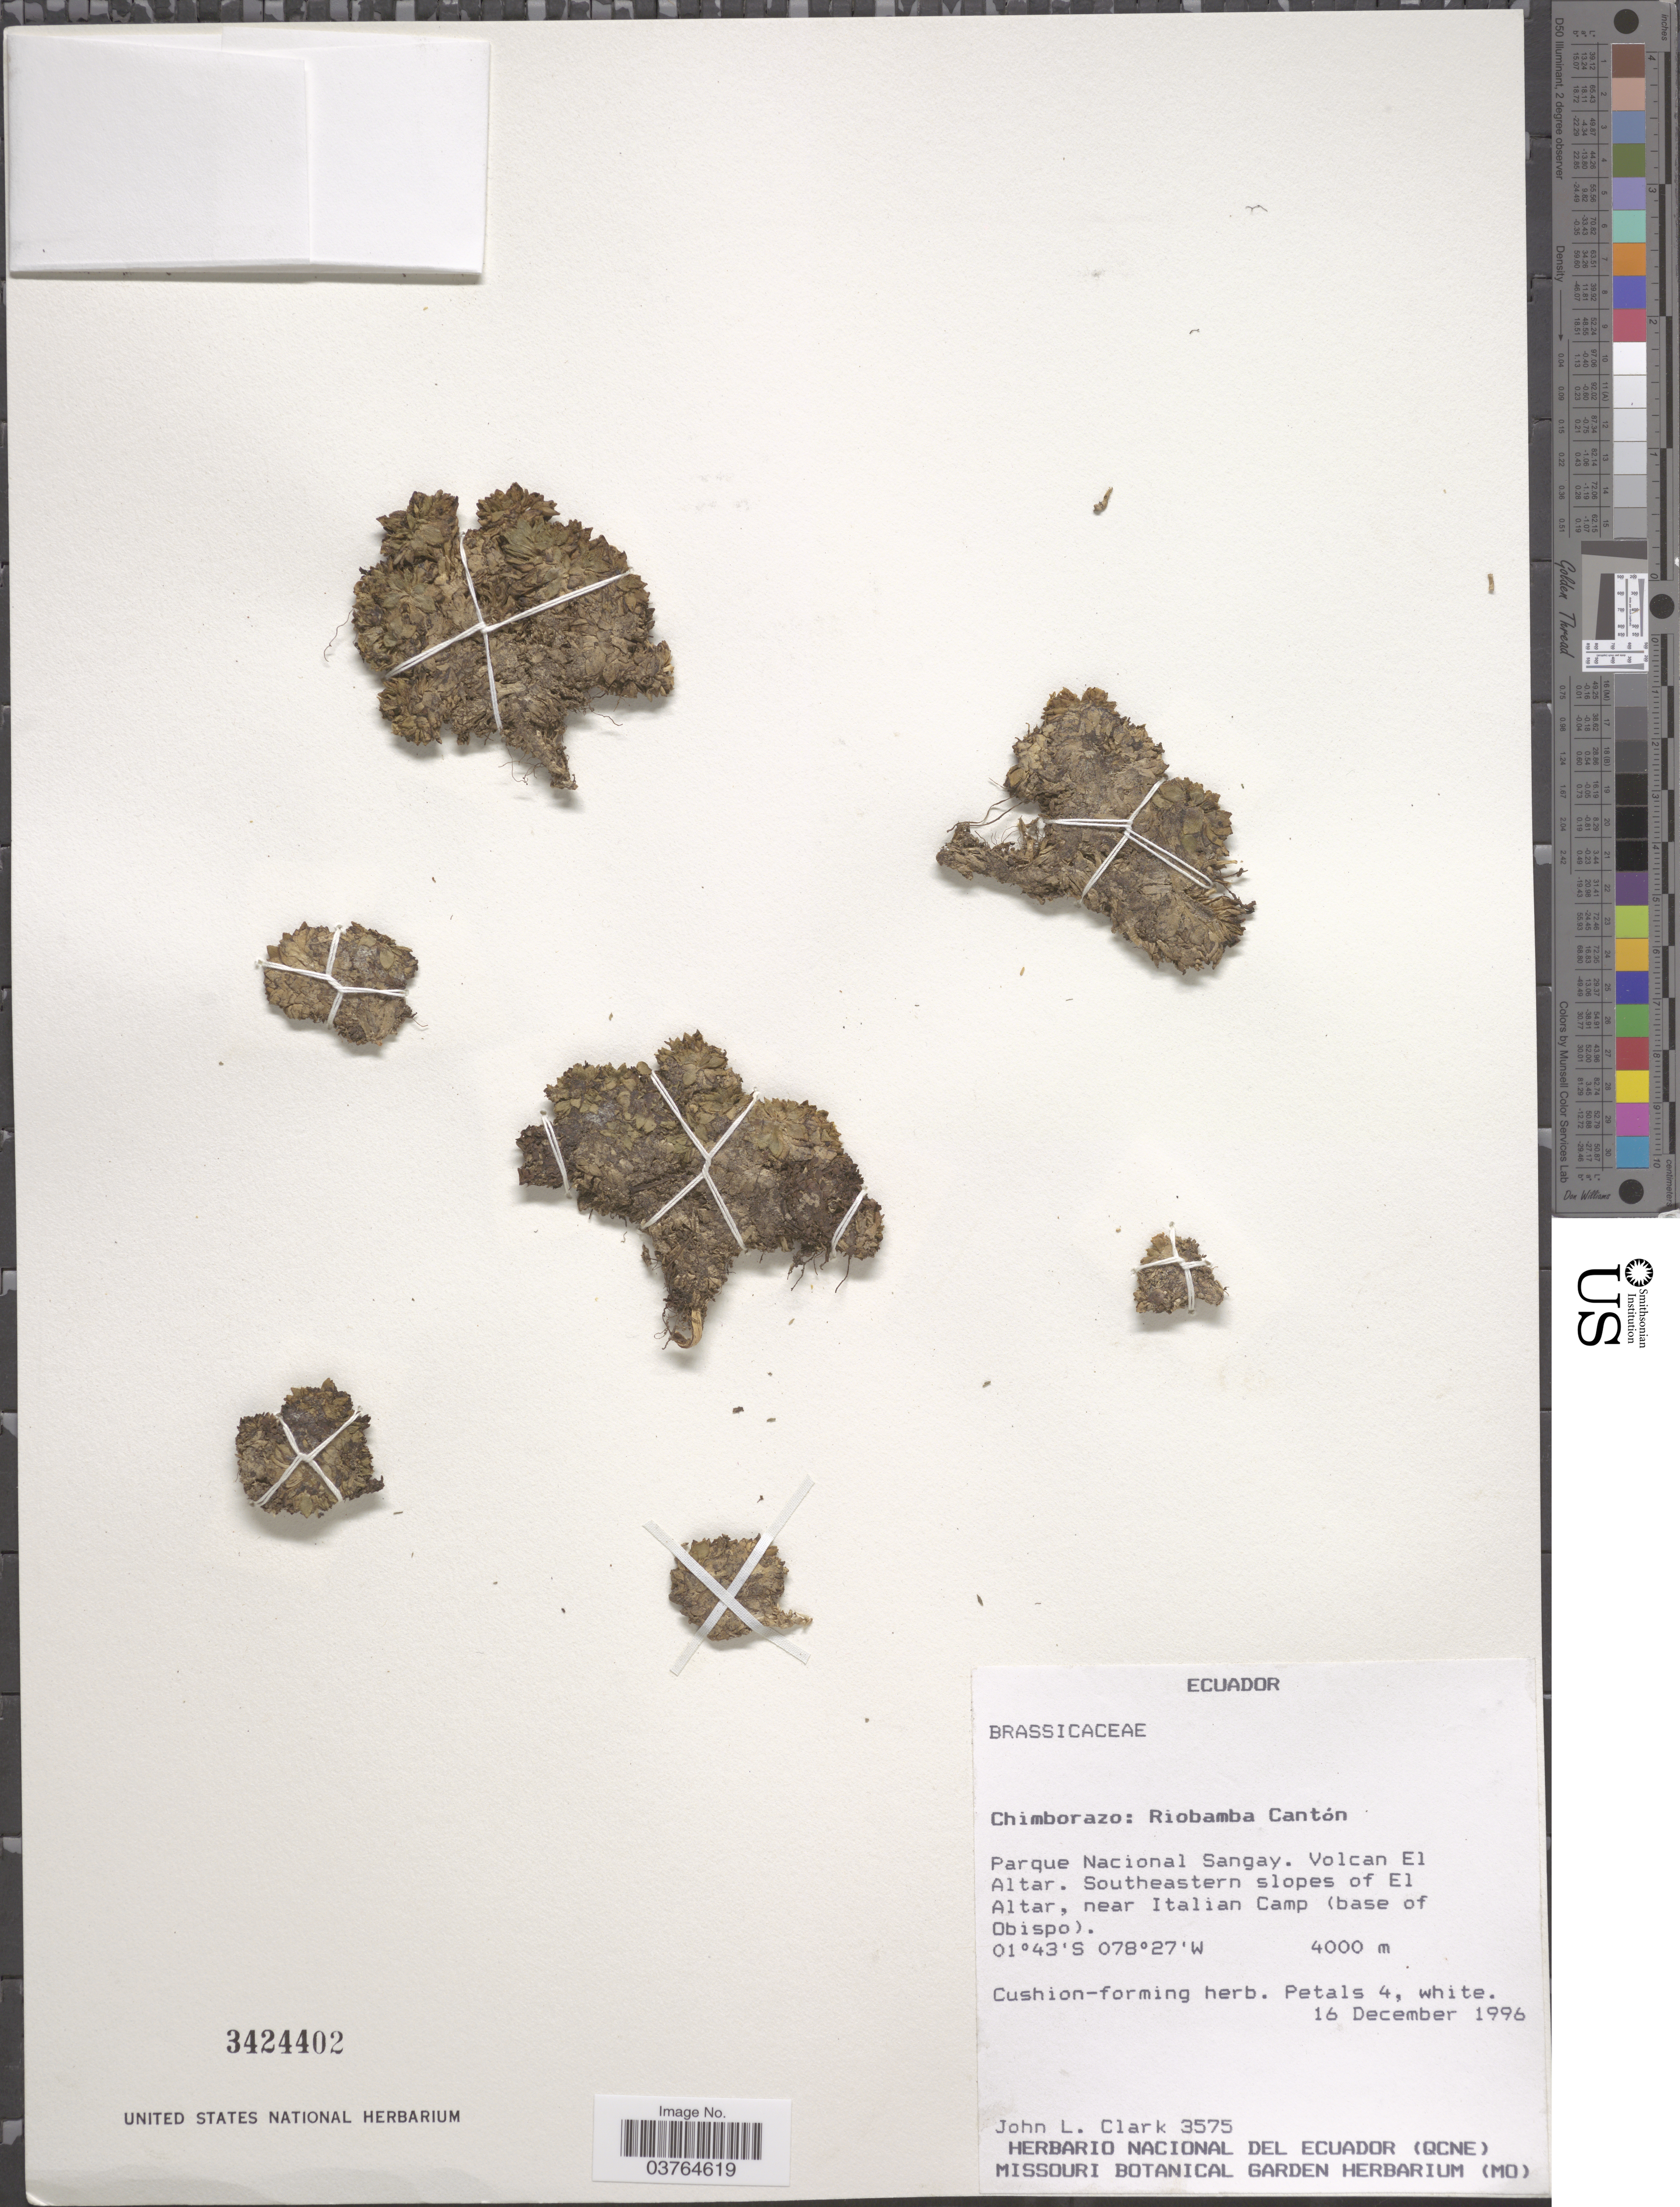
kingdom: Plantae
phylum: Tracheophyta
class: Magnoliopsida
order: Brassicales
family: Brassicaceae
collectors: J. L. Clark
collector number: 3575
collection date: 1996-12-16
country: Ecuador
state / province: Chimborazo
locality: Riobamba Cantón. Parque Nacional Sangay. Volcan El Altar. Southeastern slopes of El Altar, near Italian Camp (base of Obispo).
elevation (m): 4000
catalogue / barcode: US 3424402